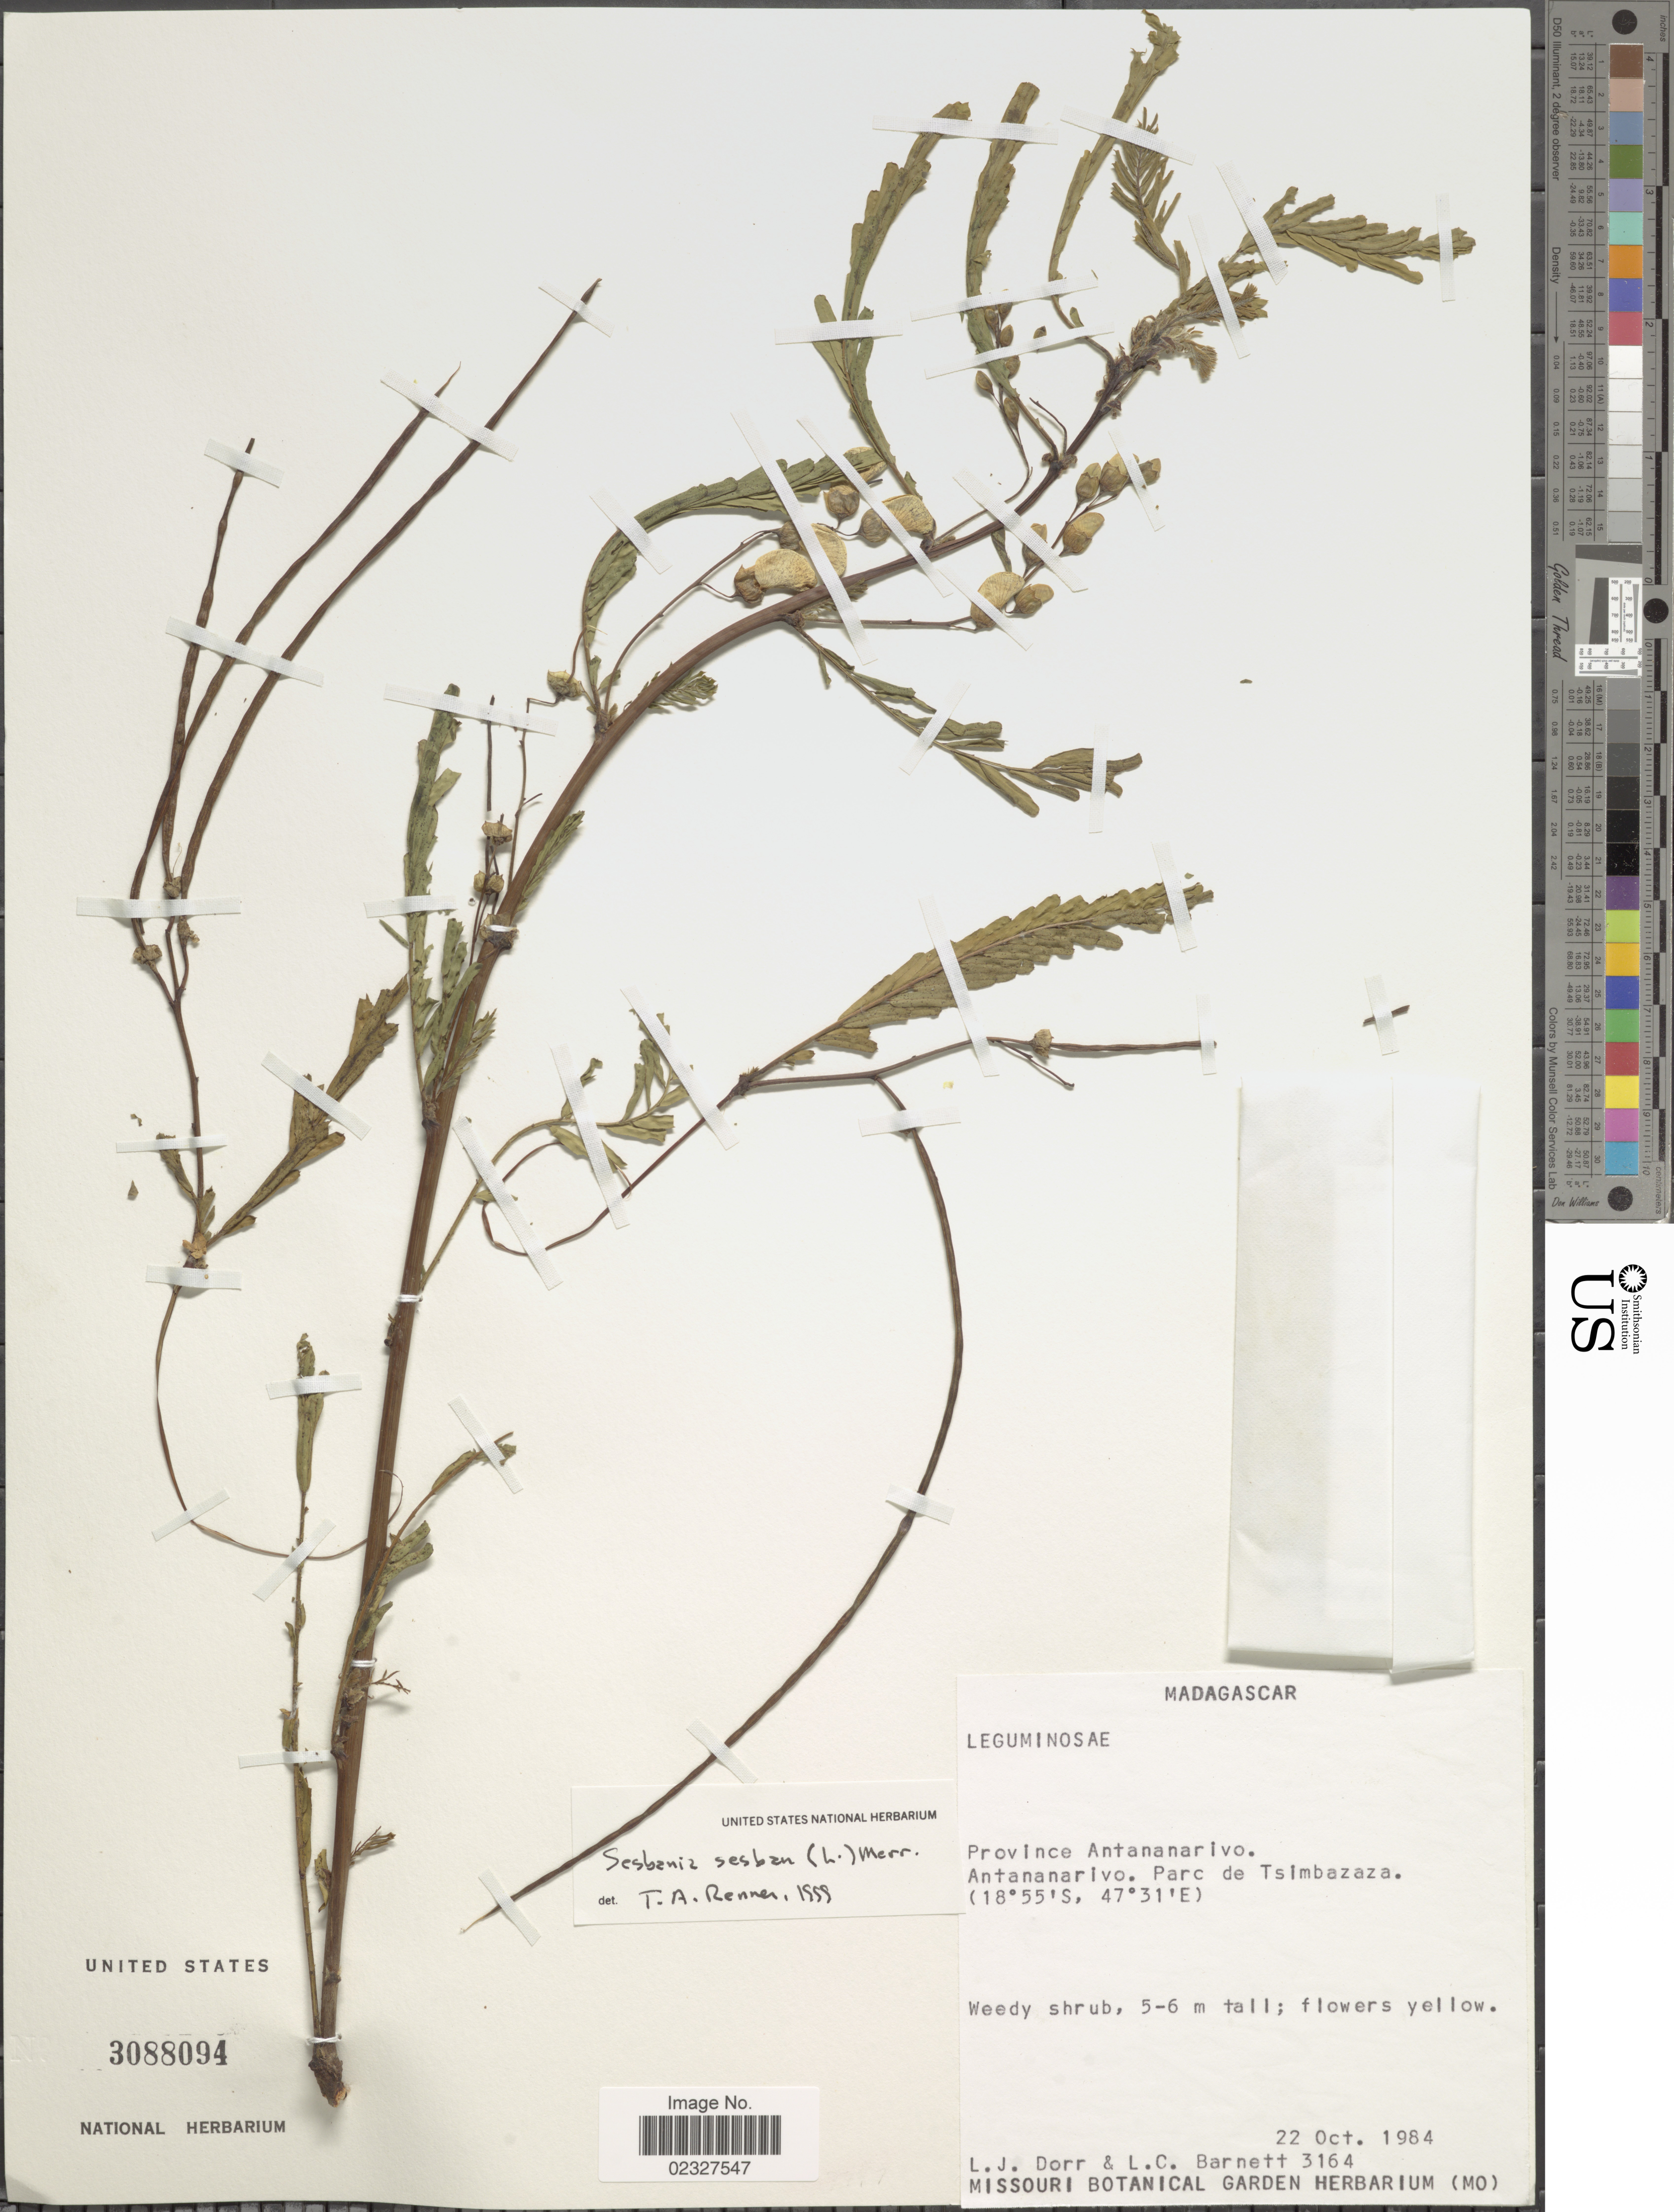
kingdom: Plantae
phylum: Tracheophyta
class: Magnoliopsida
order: Fabales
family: Fabaceae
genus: Sesbania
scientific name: Sesbania sesban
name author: (L.) Merr.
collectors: L. J. Dorr & L. C. Barnett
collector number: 3164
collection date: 1984-10-22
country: Madagascar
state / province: Analamanga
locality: Antananarivo. Parc. de Tsimbazaza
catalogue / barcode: US 3088094